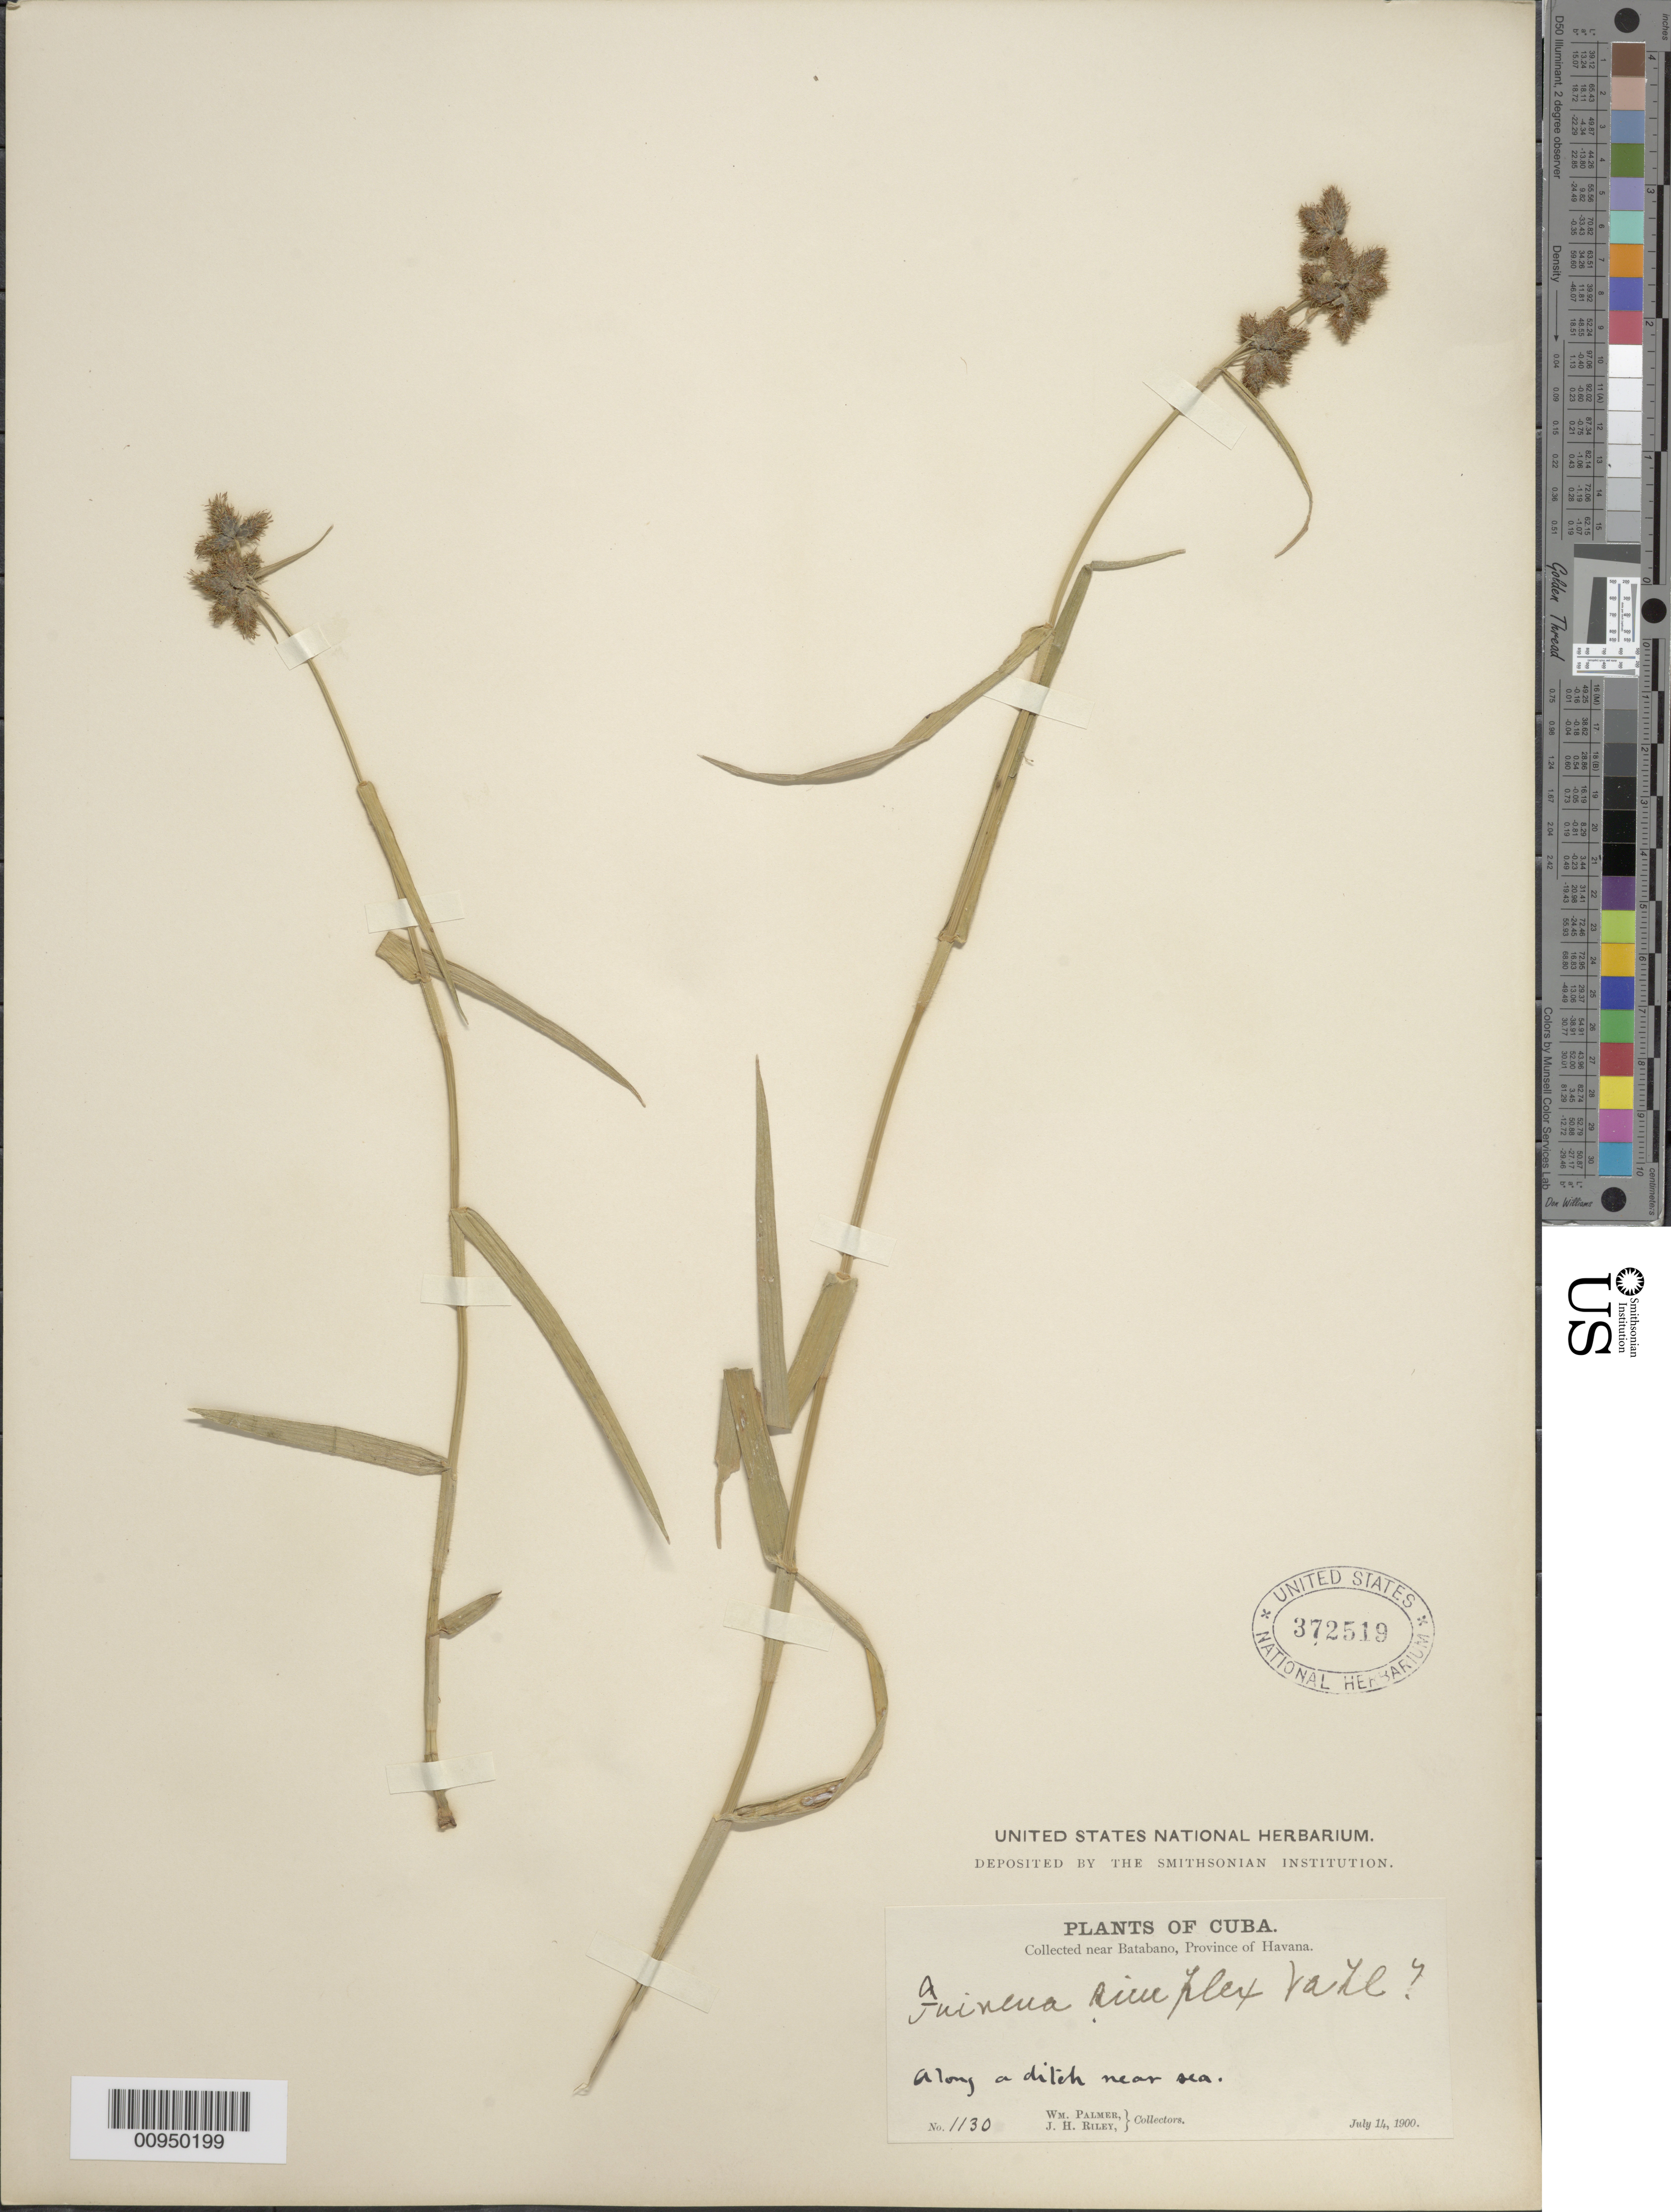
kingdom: Plantae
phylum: Tracheophyta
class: Liliopsida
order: Poales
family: Cyperaceae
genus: Fuirena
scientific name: Fuirena simplex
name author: Vahl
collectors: W. Palmer & J. H. Riley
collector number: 1130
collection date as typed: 14 Jul 1900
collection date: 1900-07-14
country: Cuba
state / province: La Habana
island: Cuba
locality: Near Batabano, along ditch near sea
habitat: Along ditch near sea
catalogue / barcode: US 372519